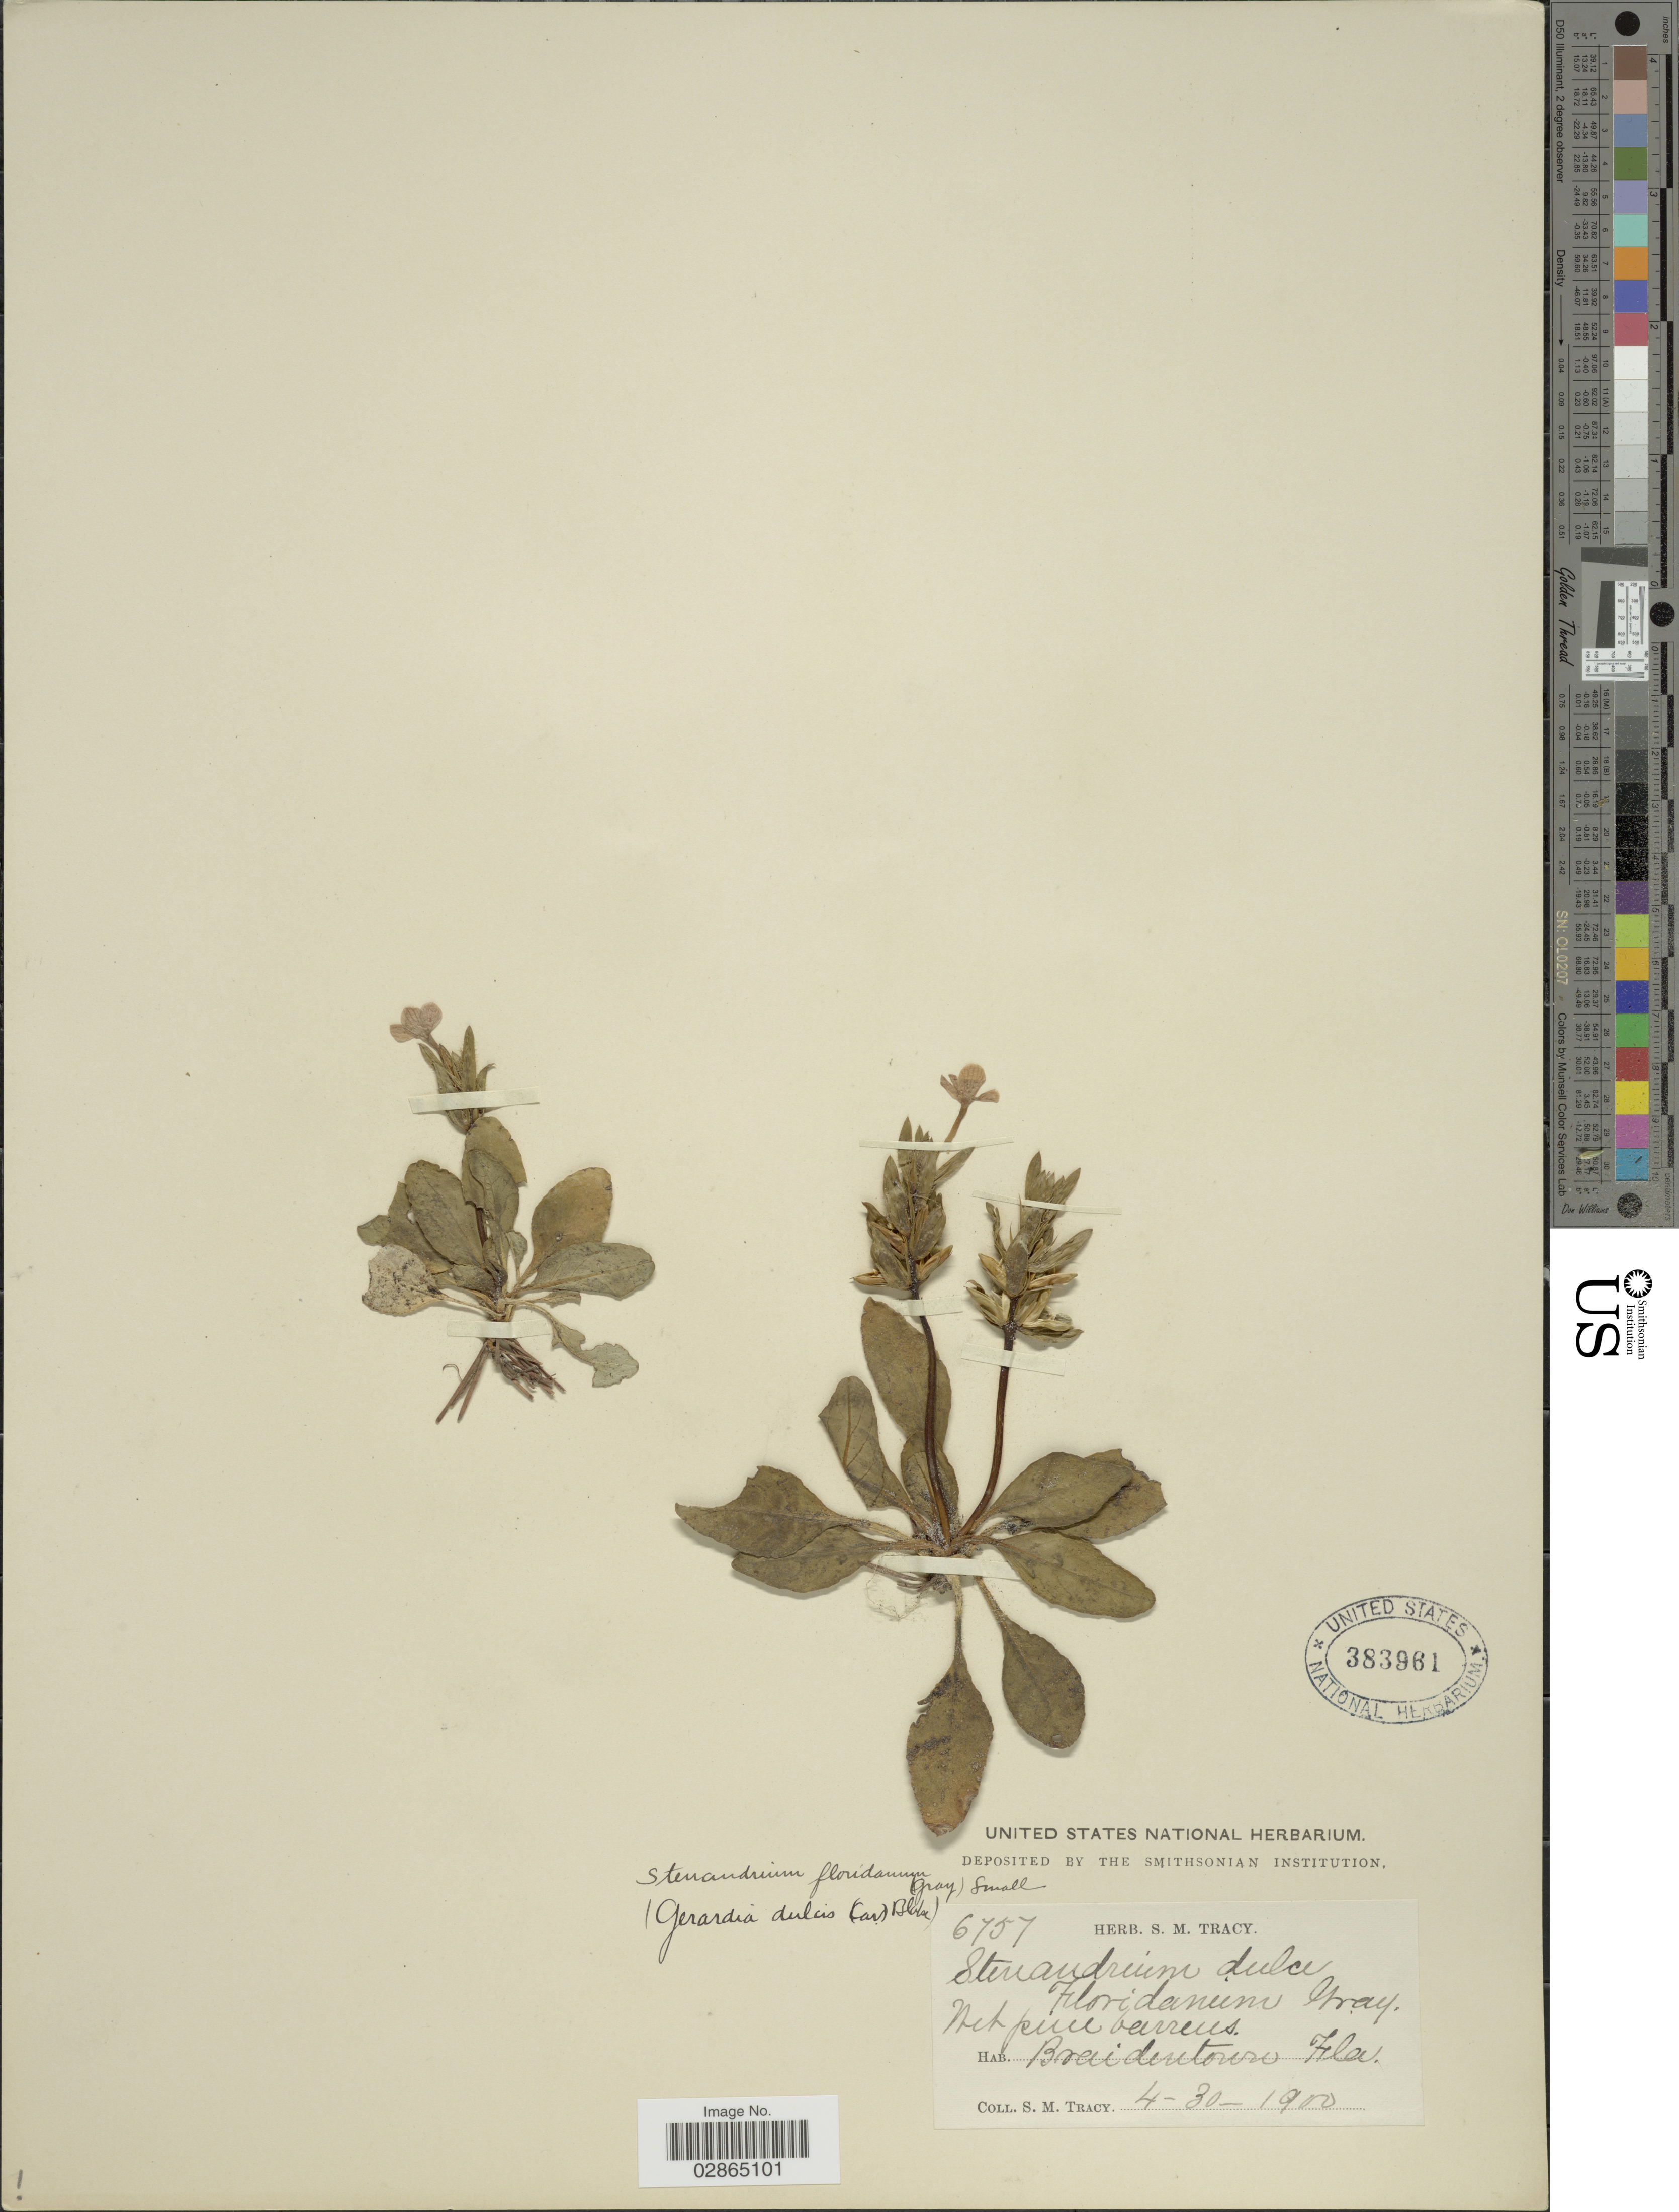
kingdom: Plantae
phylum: Tracheophyta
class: Magnoliopsida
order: Lamiales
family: Acanthaceae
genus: Stenandrium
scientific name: Stenandrium floridanum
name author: (A. Gray) Small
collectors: S. M. Tracy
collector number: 6757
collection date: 1900-04-30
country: United States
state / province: Florida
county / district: Manatee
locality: Braidentown.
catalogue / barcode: US 383961